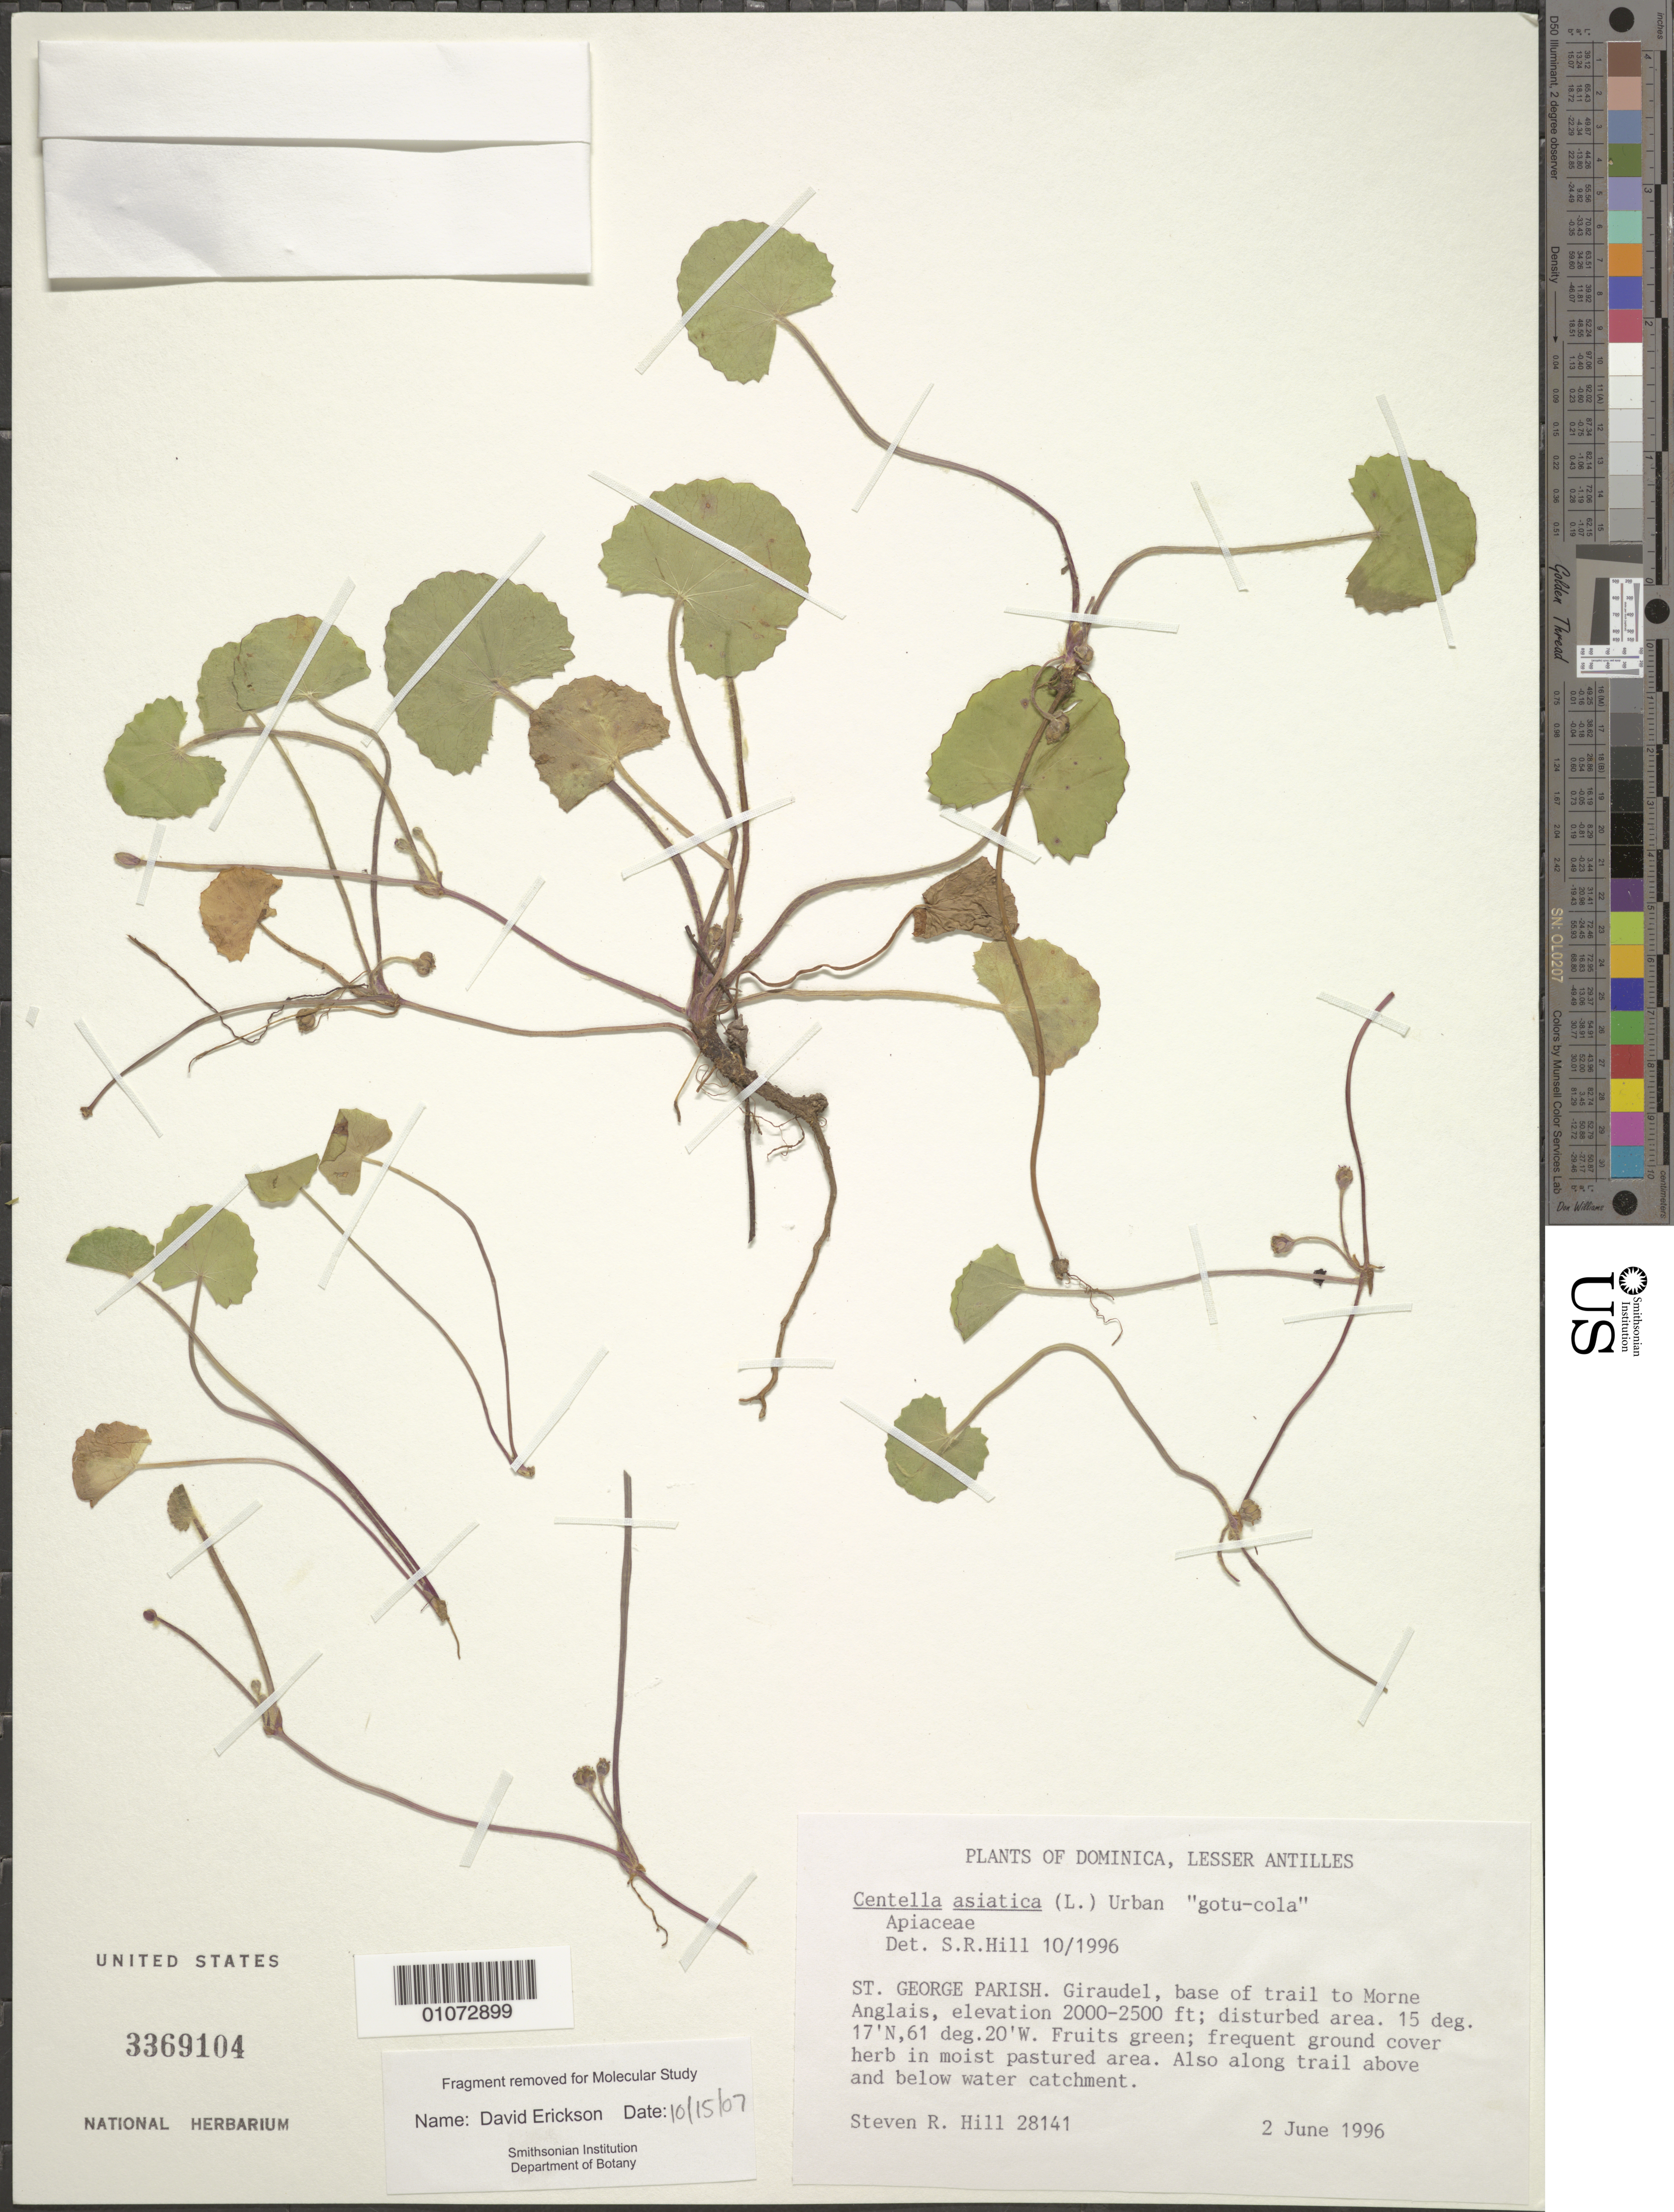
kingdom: Plantae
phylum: Tracheophyta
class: Magnoliopsida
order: Apiales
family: Apiaceae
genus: Centella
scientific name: Centella asiatica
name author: (L.) Urb.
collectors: S. R. Hill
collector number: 28141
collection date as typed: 02 Jun 1996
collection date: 1996-06-02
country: Dominica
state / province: St. George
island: Dominica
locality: Giraudel, base of trail to Morne Anglais, disturbed area. Frequent ground cover herb in moist pastured area. Also along trail above and below water catchment.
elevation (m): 610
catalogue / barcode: US 3369104